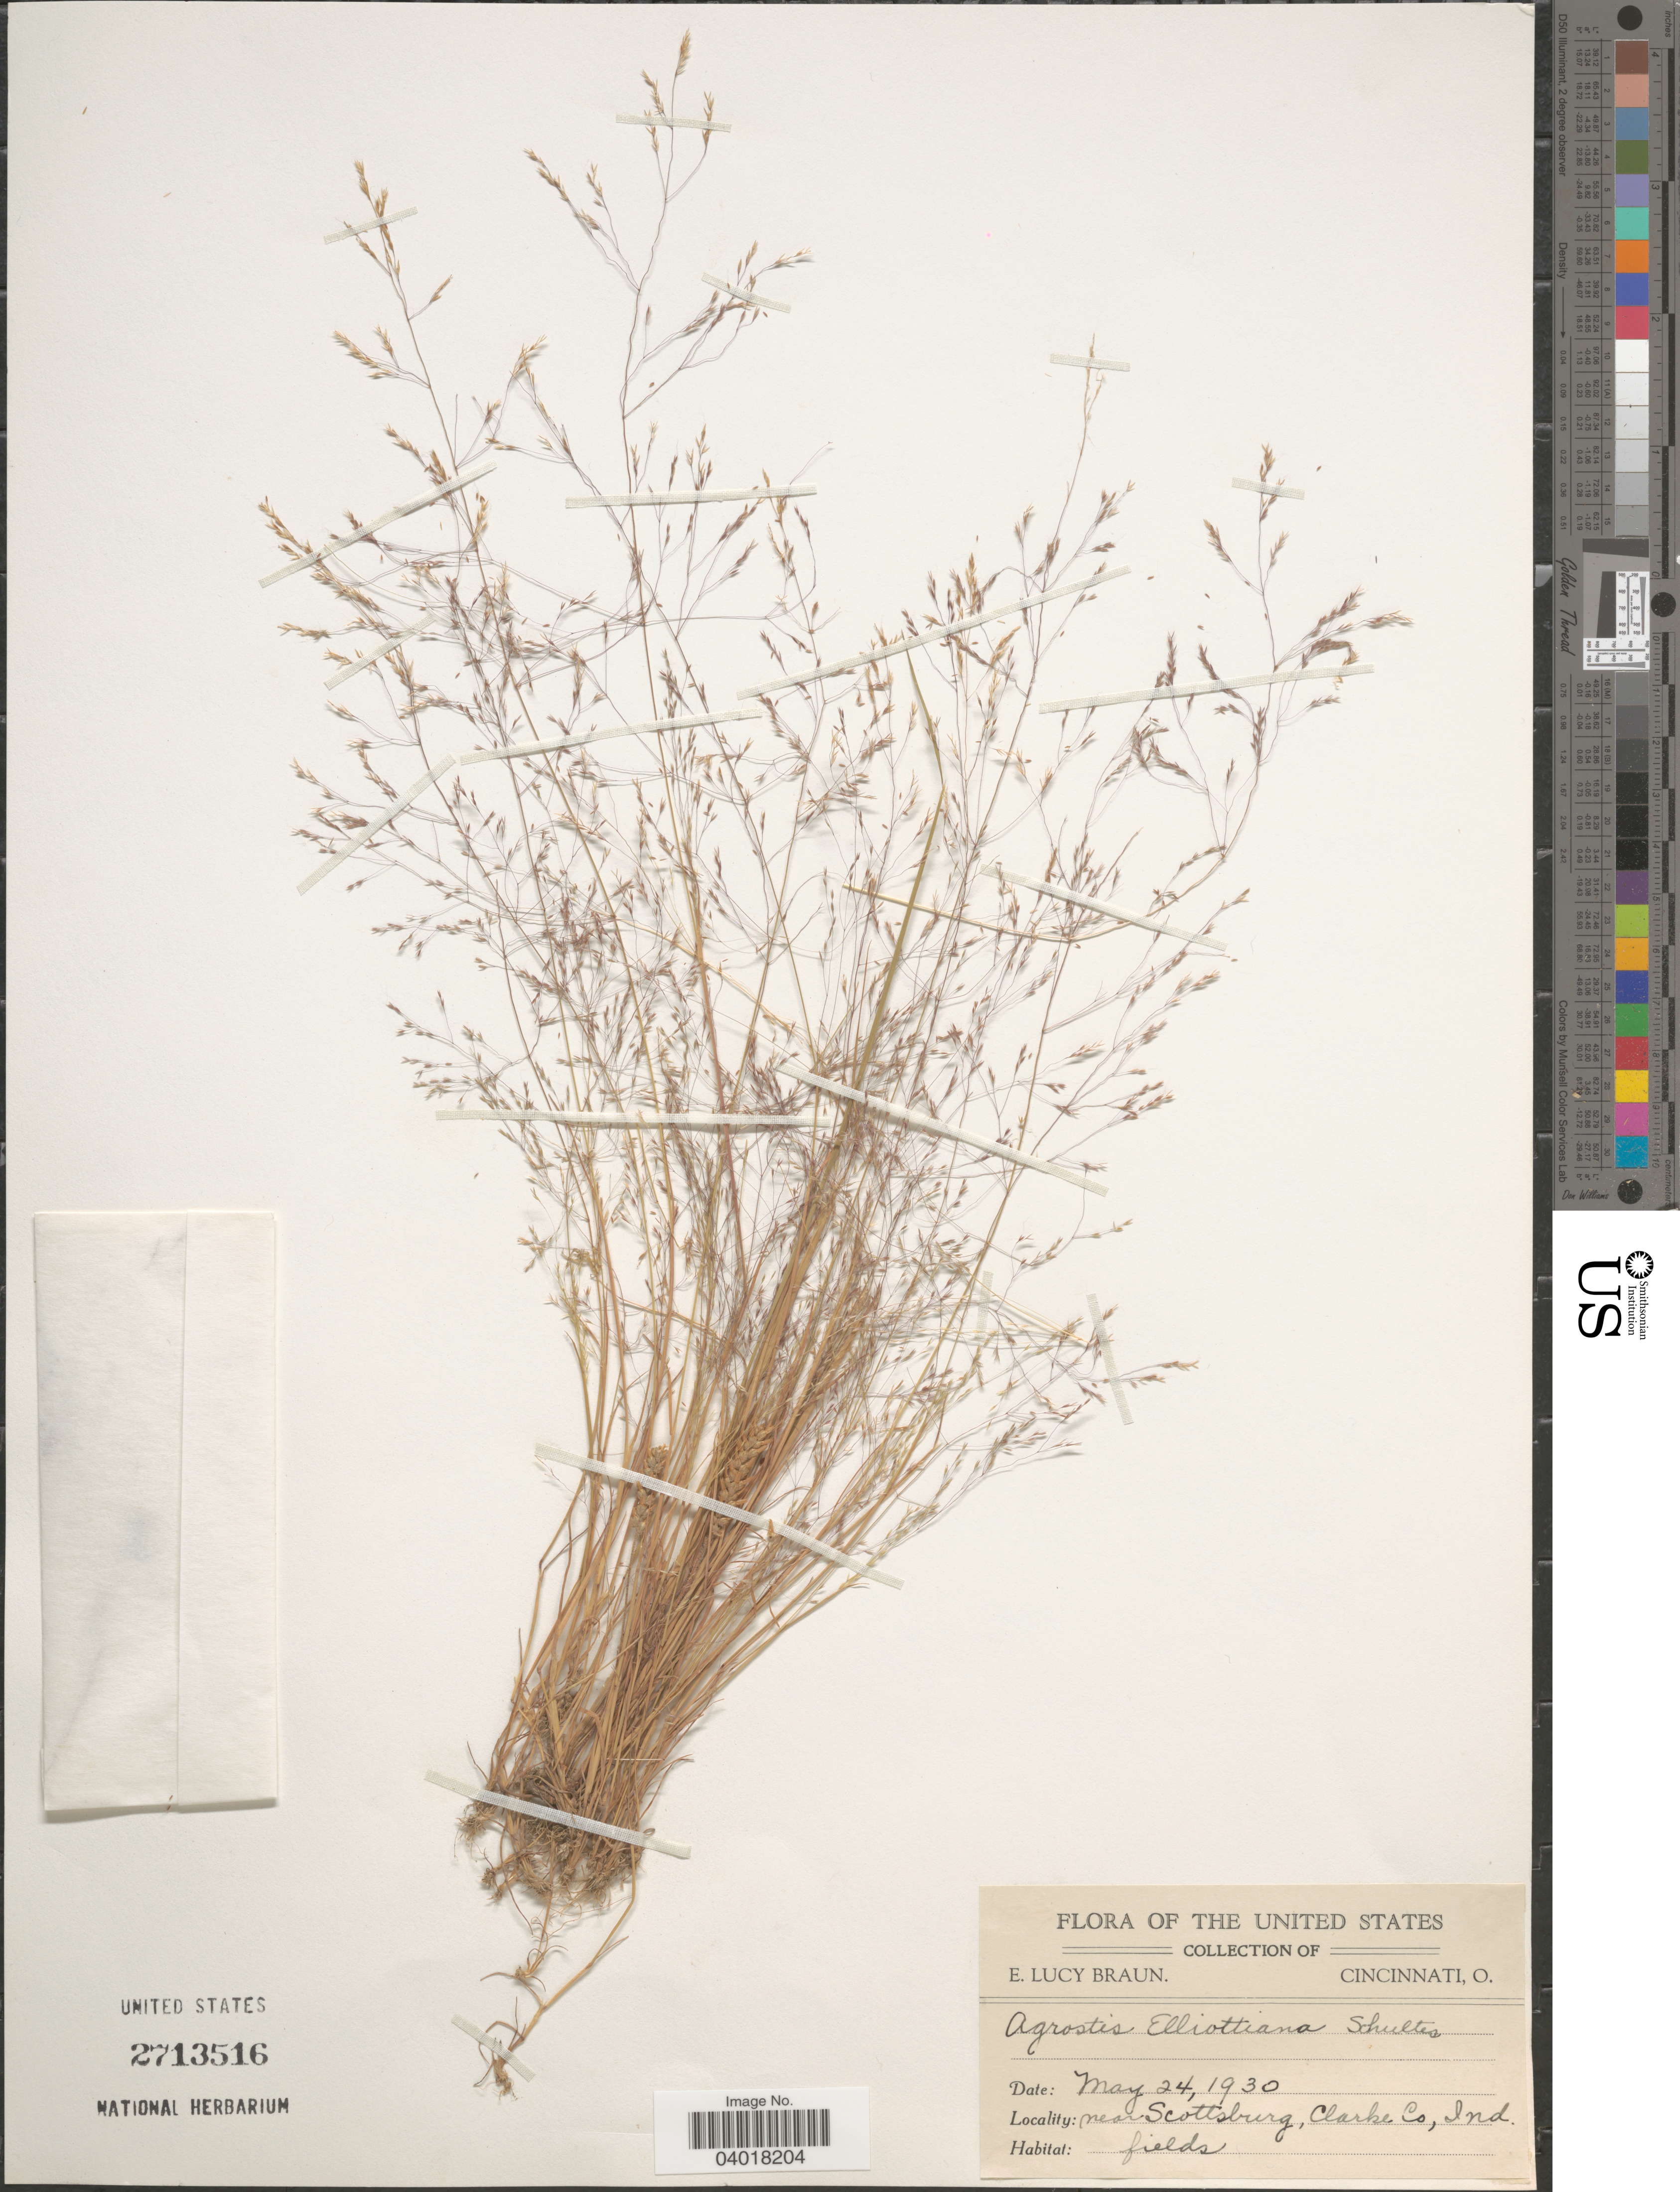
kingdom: Plantae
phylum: Tracheophyta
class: Liliopsida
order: Poales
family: Poaceae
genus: Agrostis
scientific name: Agrostis elliottiana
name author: Schult.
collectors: E. L. Braun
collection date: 1930-05-24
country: United States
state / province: Indiana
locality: Near Scottsburg, Clarke Co.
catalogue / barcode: US 2713516